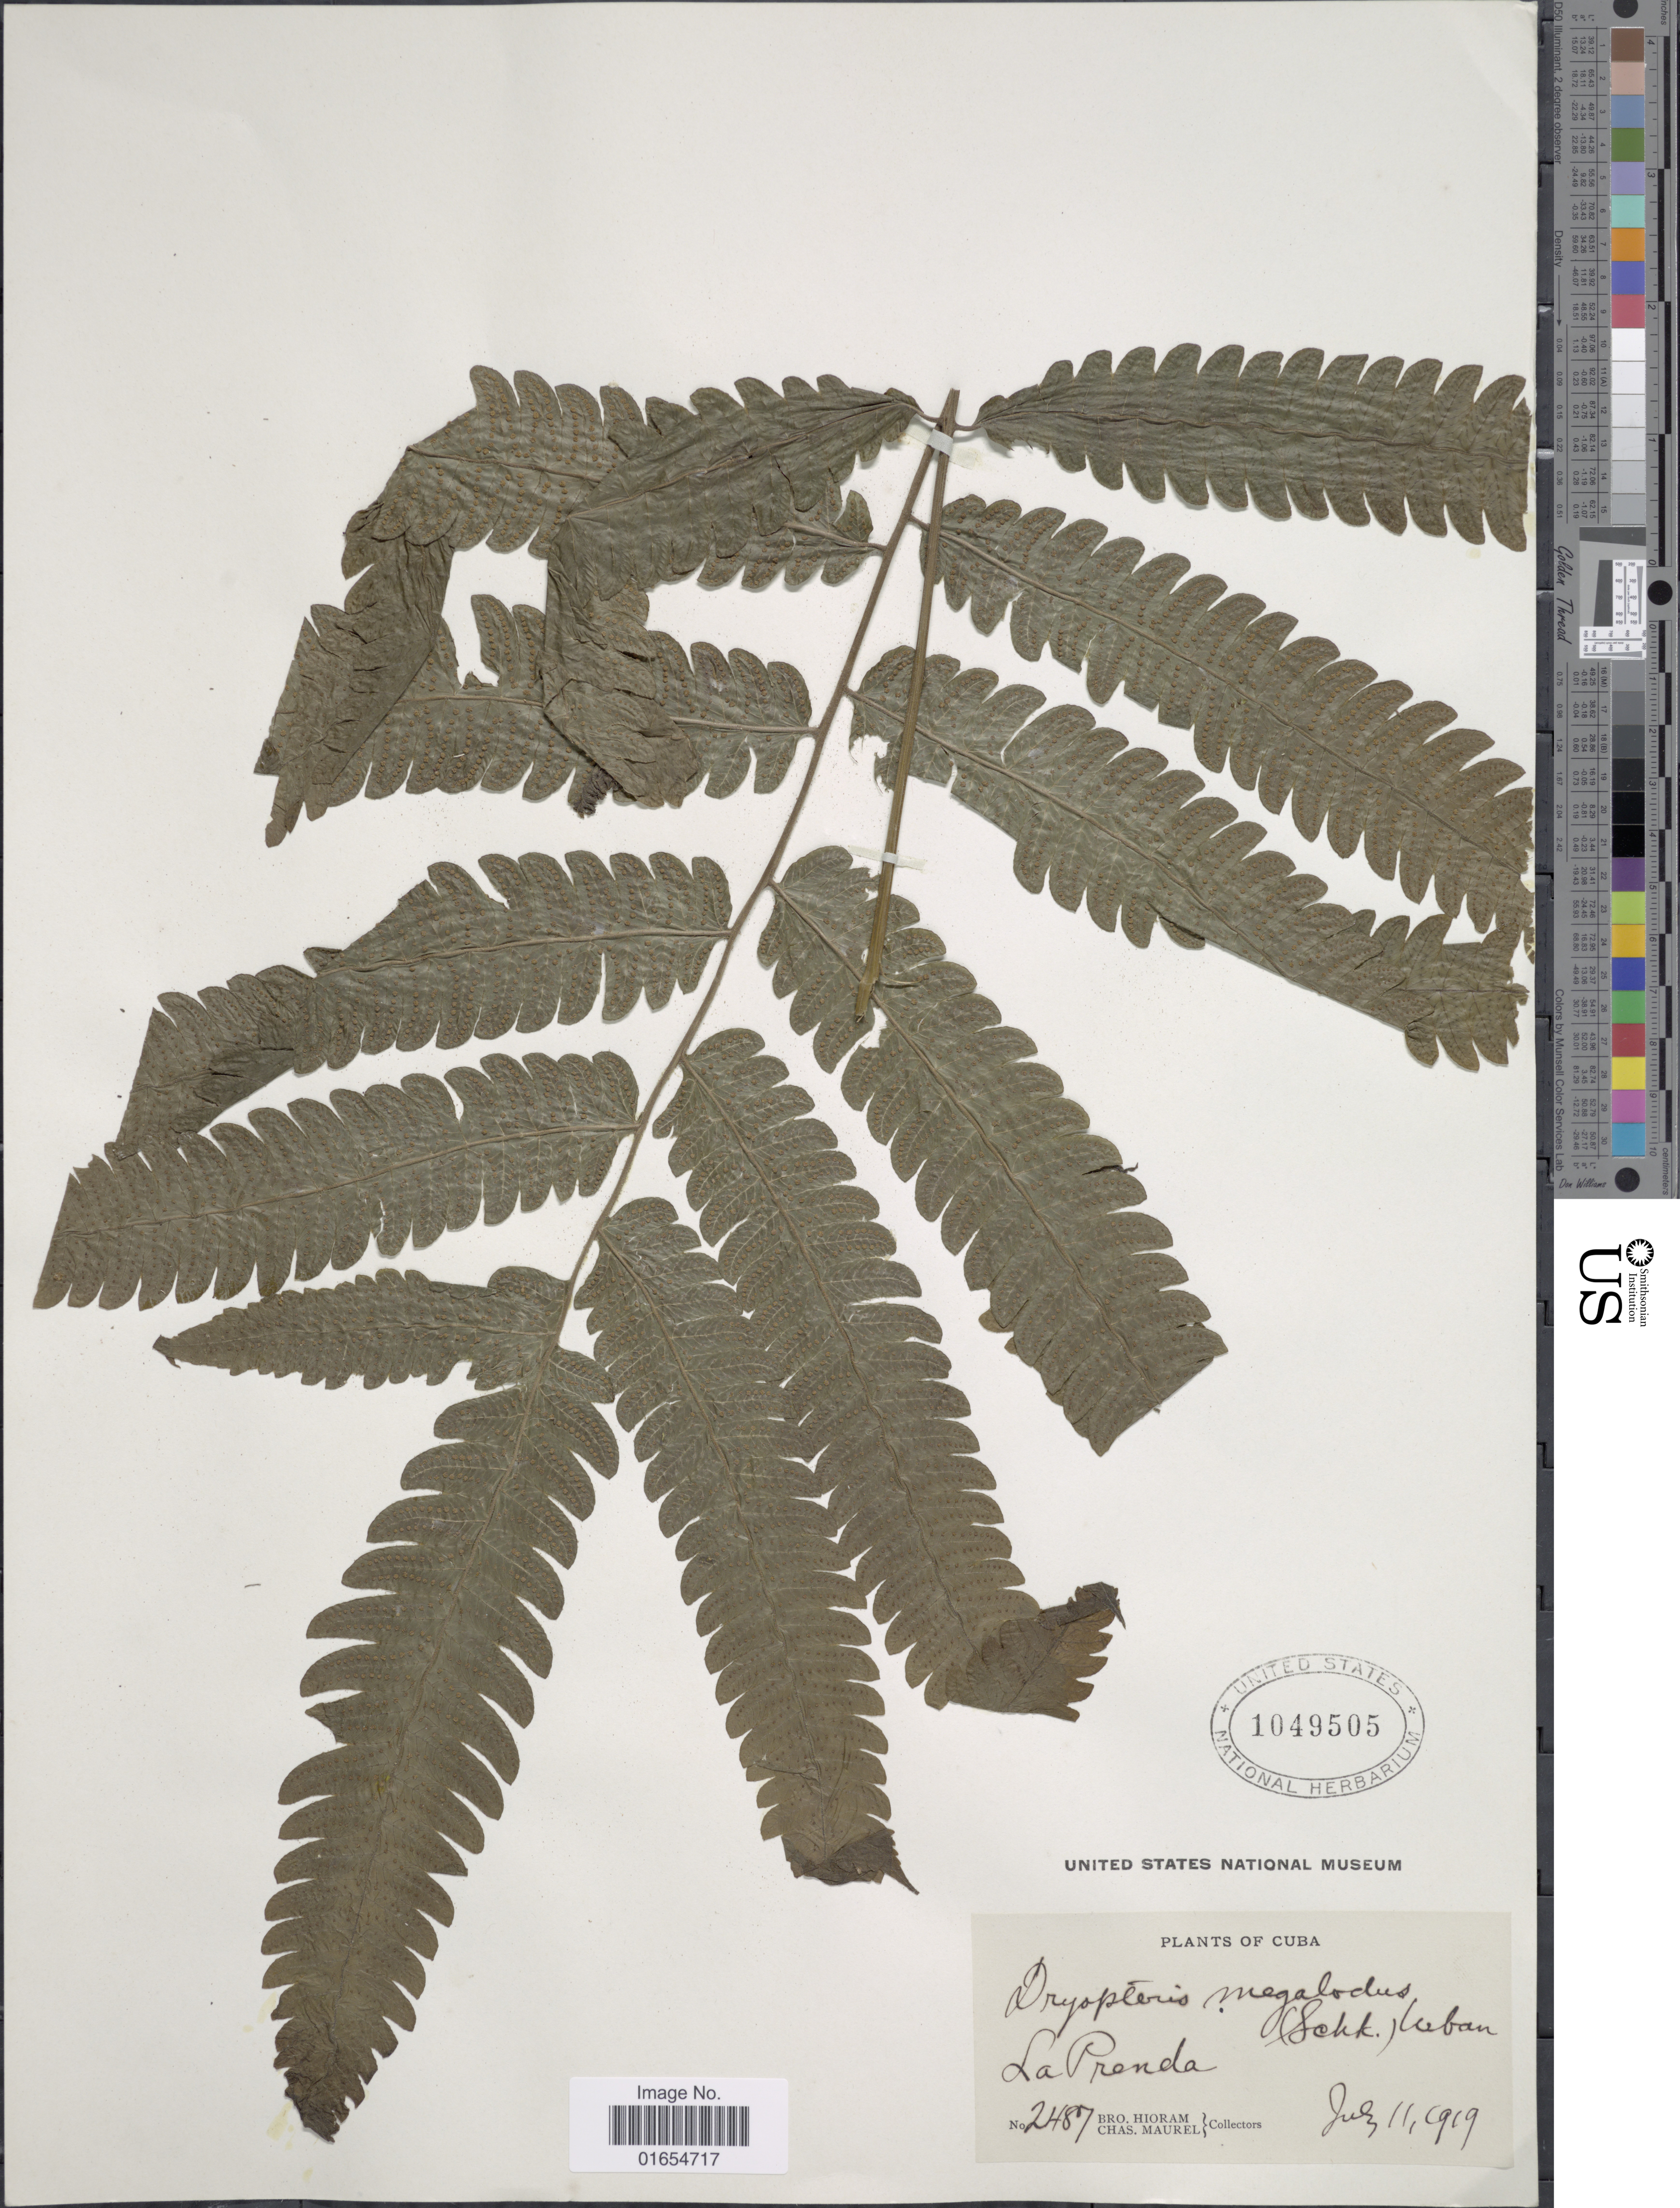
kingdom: Plantae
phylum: Tracheophyta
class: Polypodiopsida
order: Polypodiales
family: Thelypteridaceae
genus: Goniopteris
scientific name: Goniopteris pennata (Poir.) comb. nov., ined 2015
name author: (Poir.)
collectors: Bro. Hioram & C. Maurel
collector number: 2487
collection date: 1919-07-11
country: Cuba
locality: La Prenda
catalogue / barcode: US 1049505